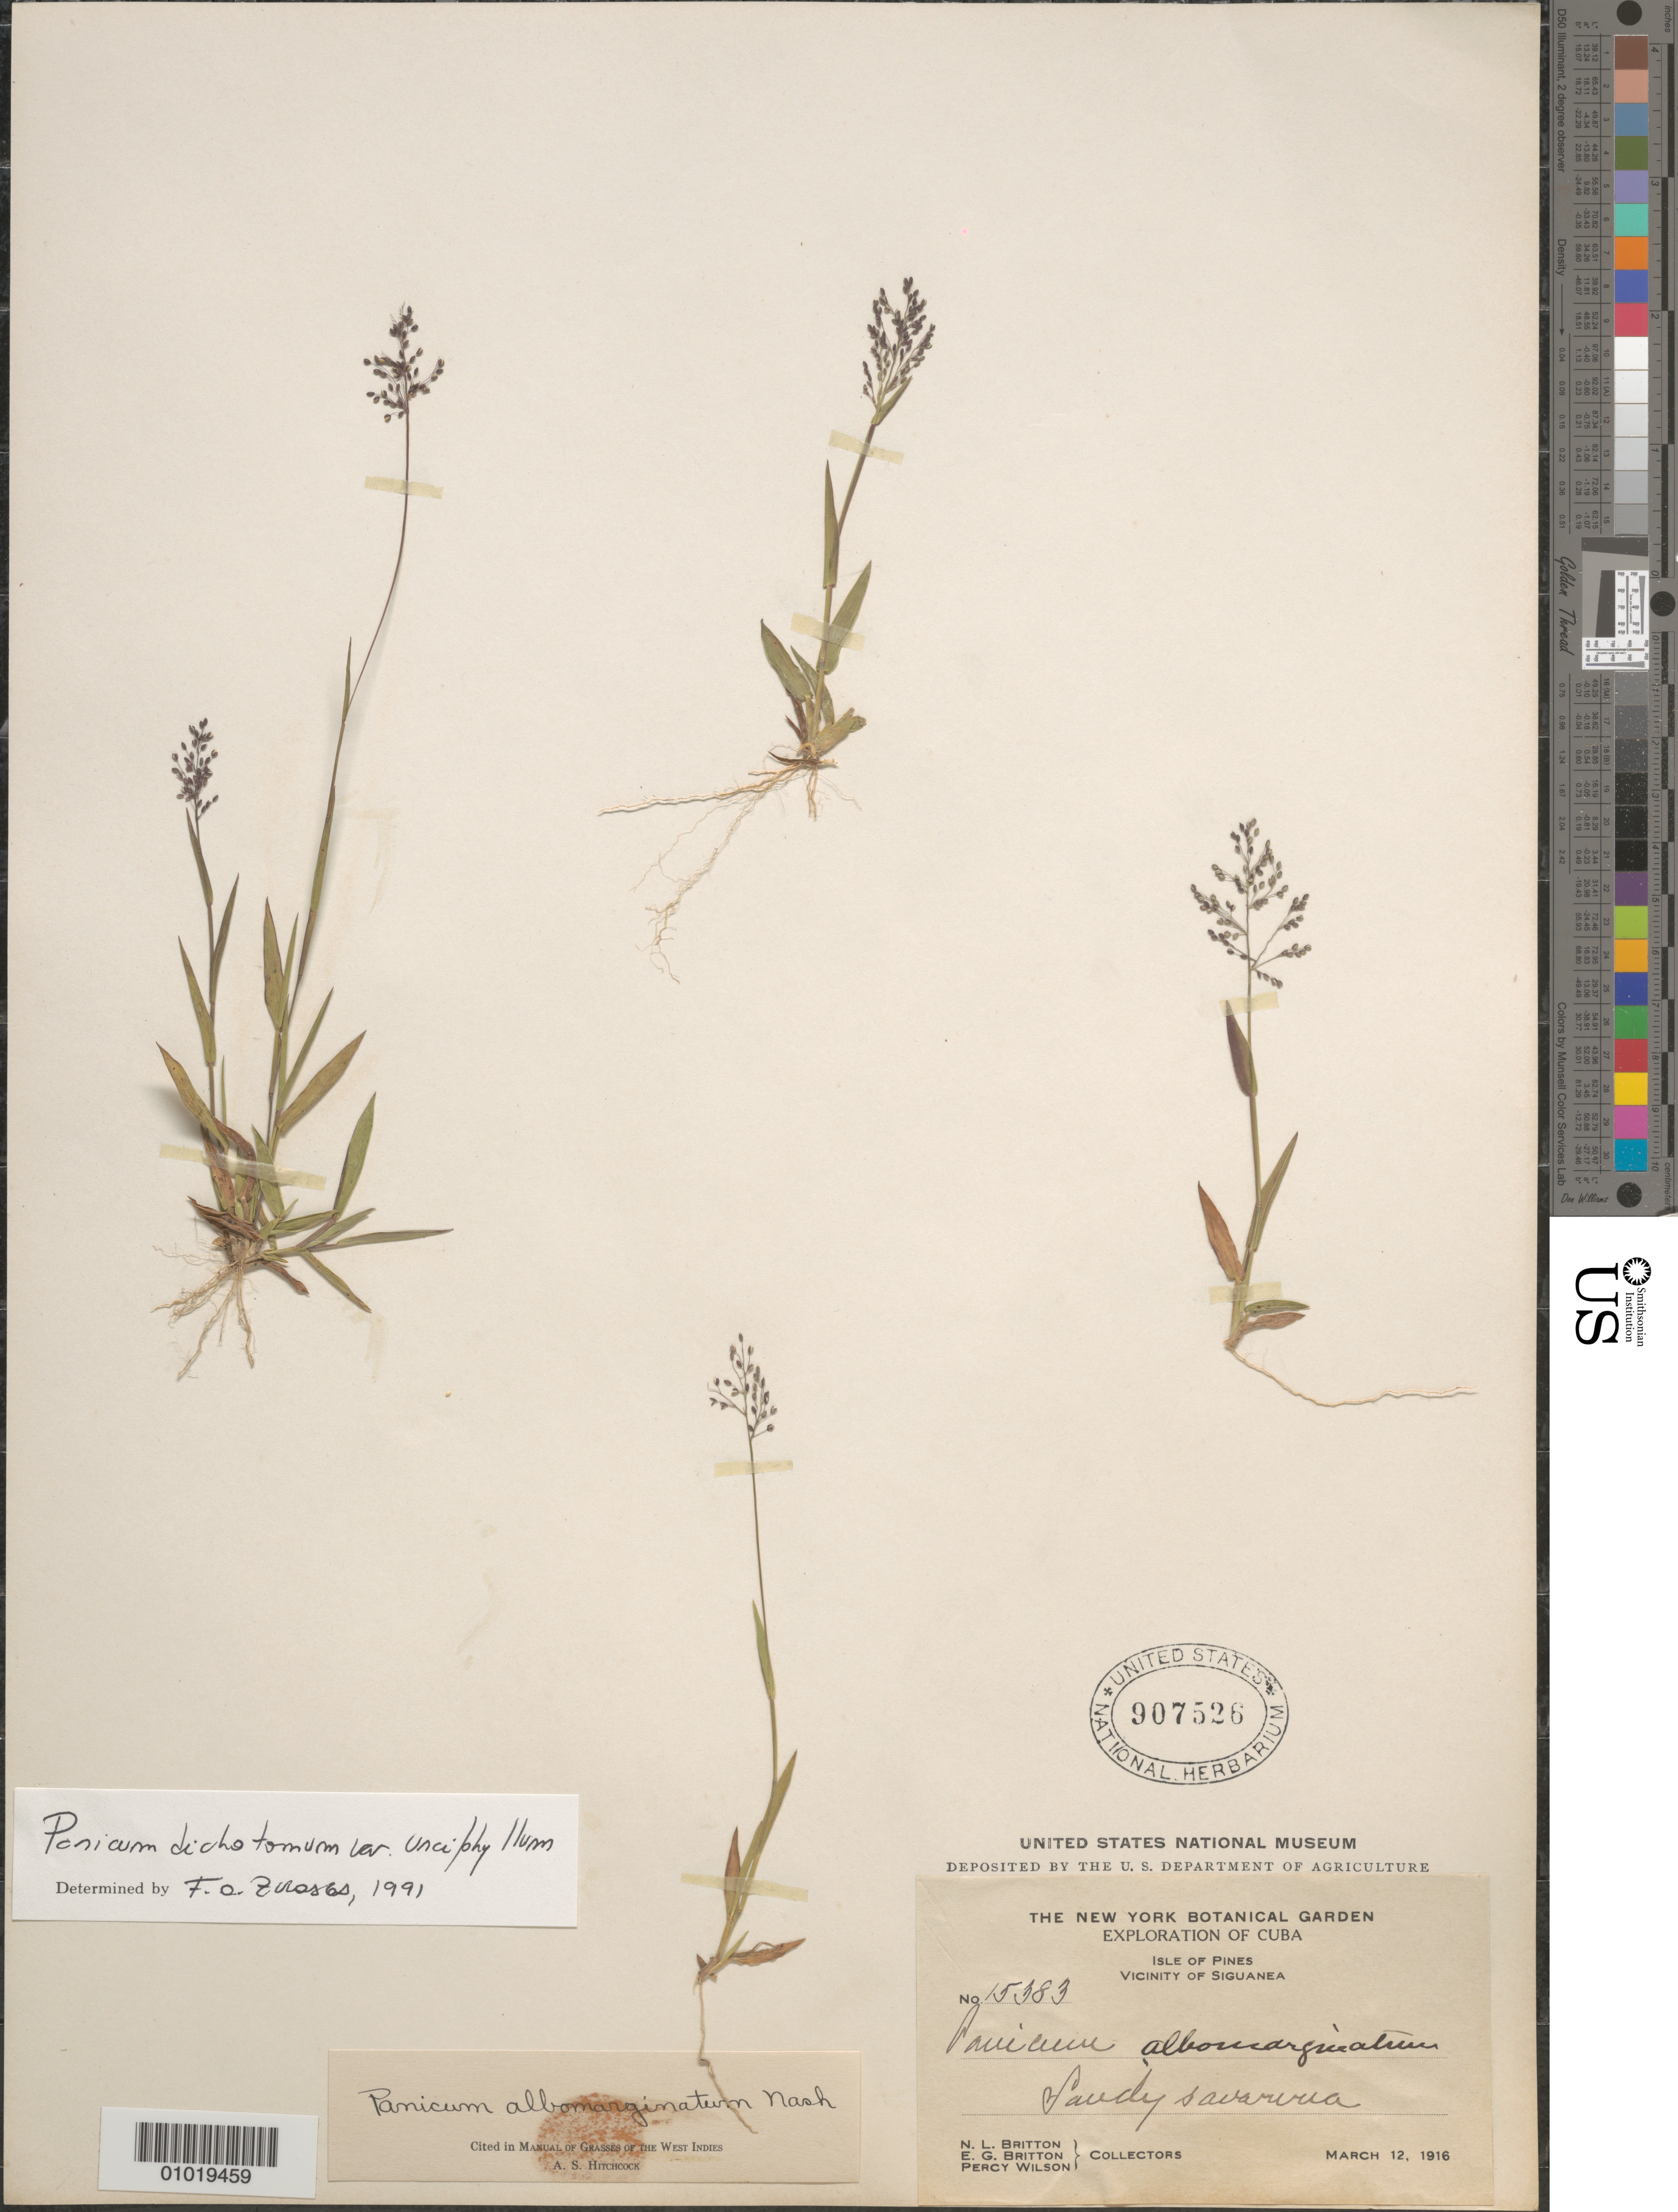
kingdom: Plantae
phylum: Tracheophyta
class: Liliopsida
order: Poales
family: Poaceae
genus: Panicum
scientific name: Panicum dichotomum var. unciphyllum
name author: (Trin.) Wipff & S.D. Jones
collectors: N. Britton, E. G. Britton & P. Wilson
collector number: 15383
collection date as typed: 12 Mar 1916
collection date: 1916-03-12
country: Cuba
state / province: Isla de la Juventud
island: Isla de la Juventud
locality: Vic of Siguanea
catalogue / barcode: US 907526